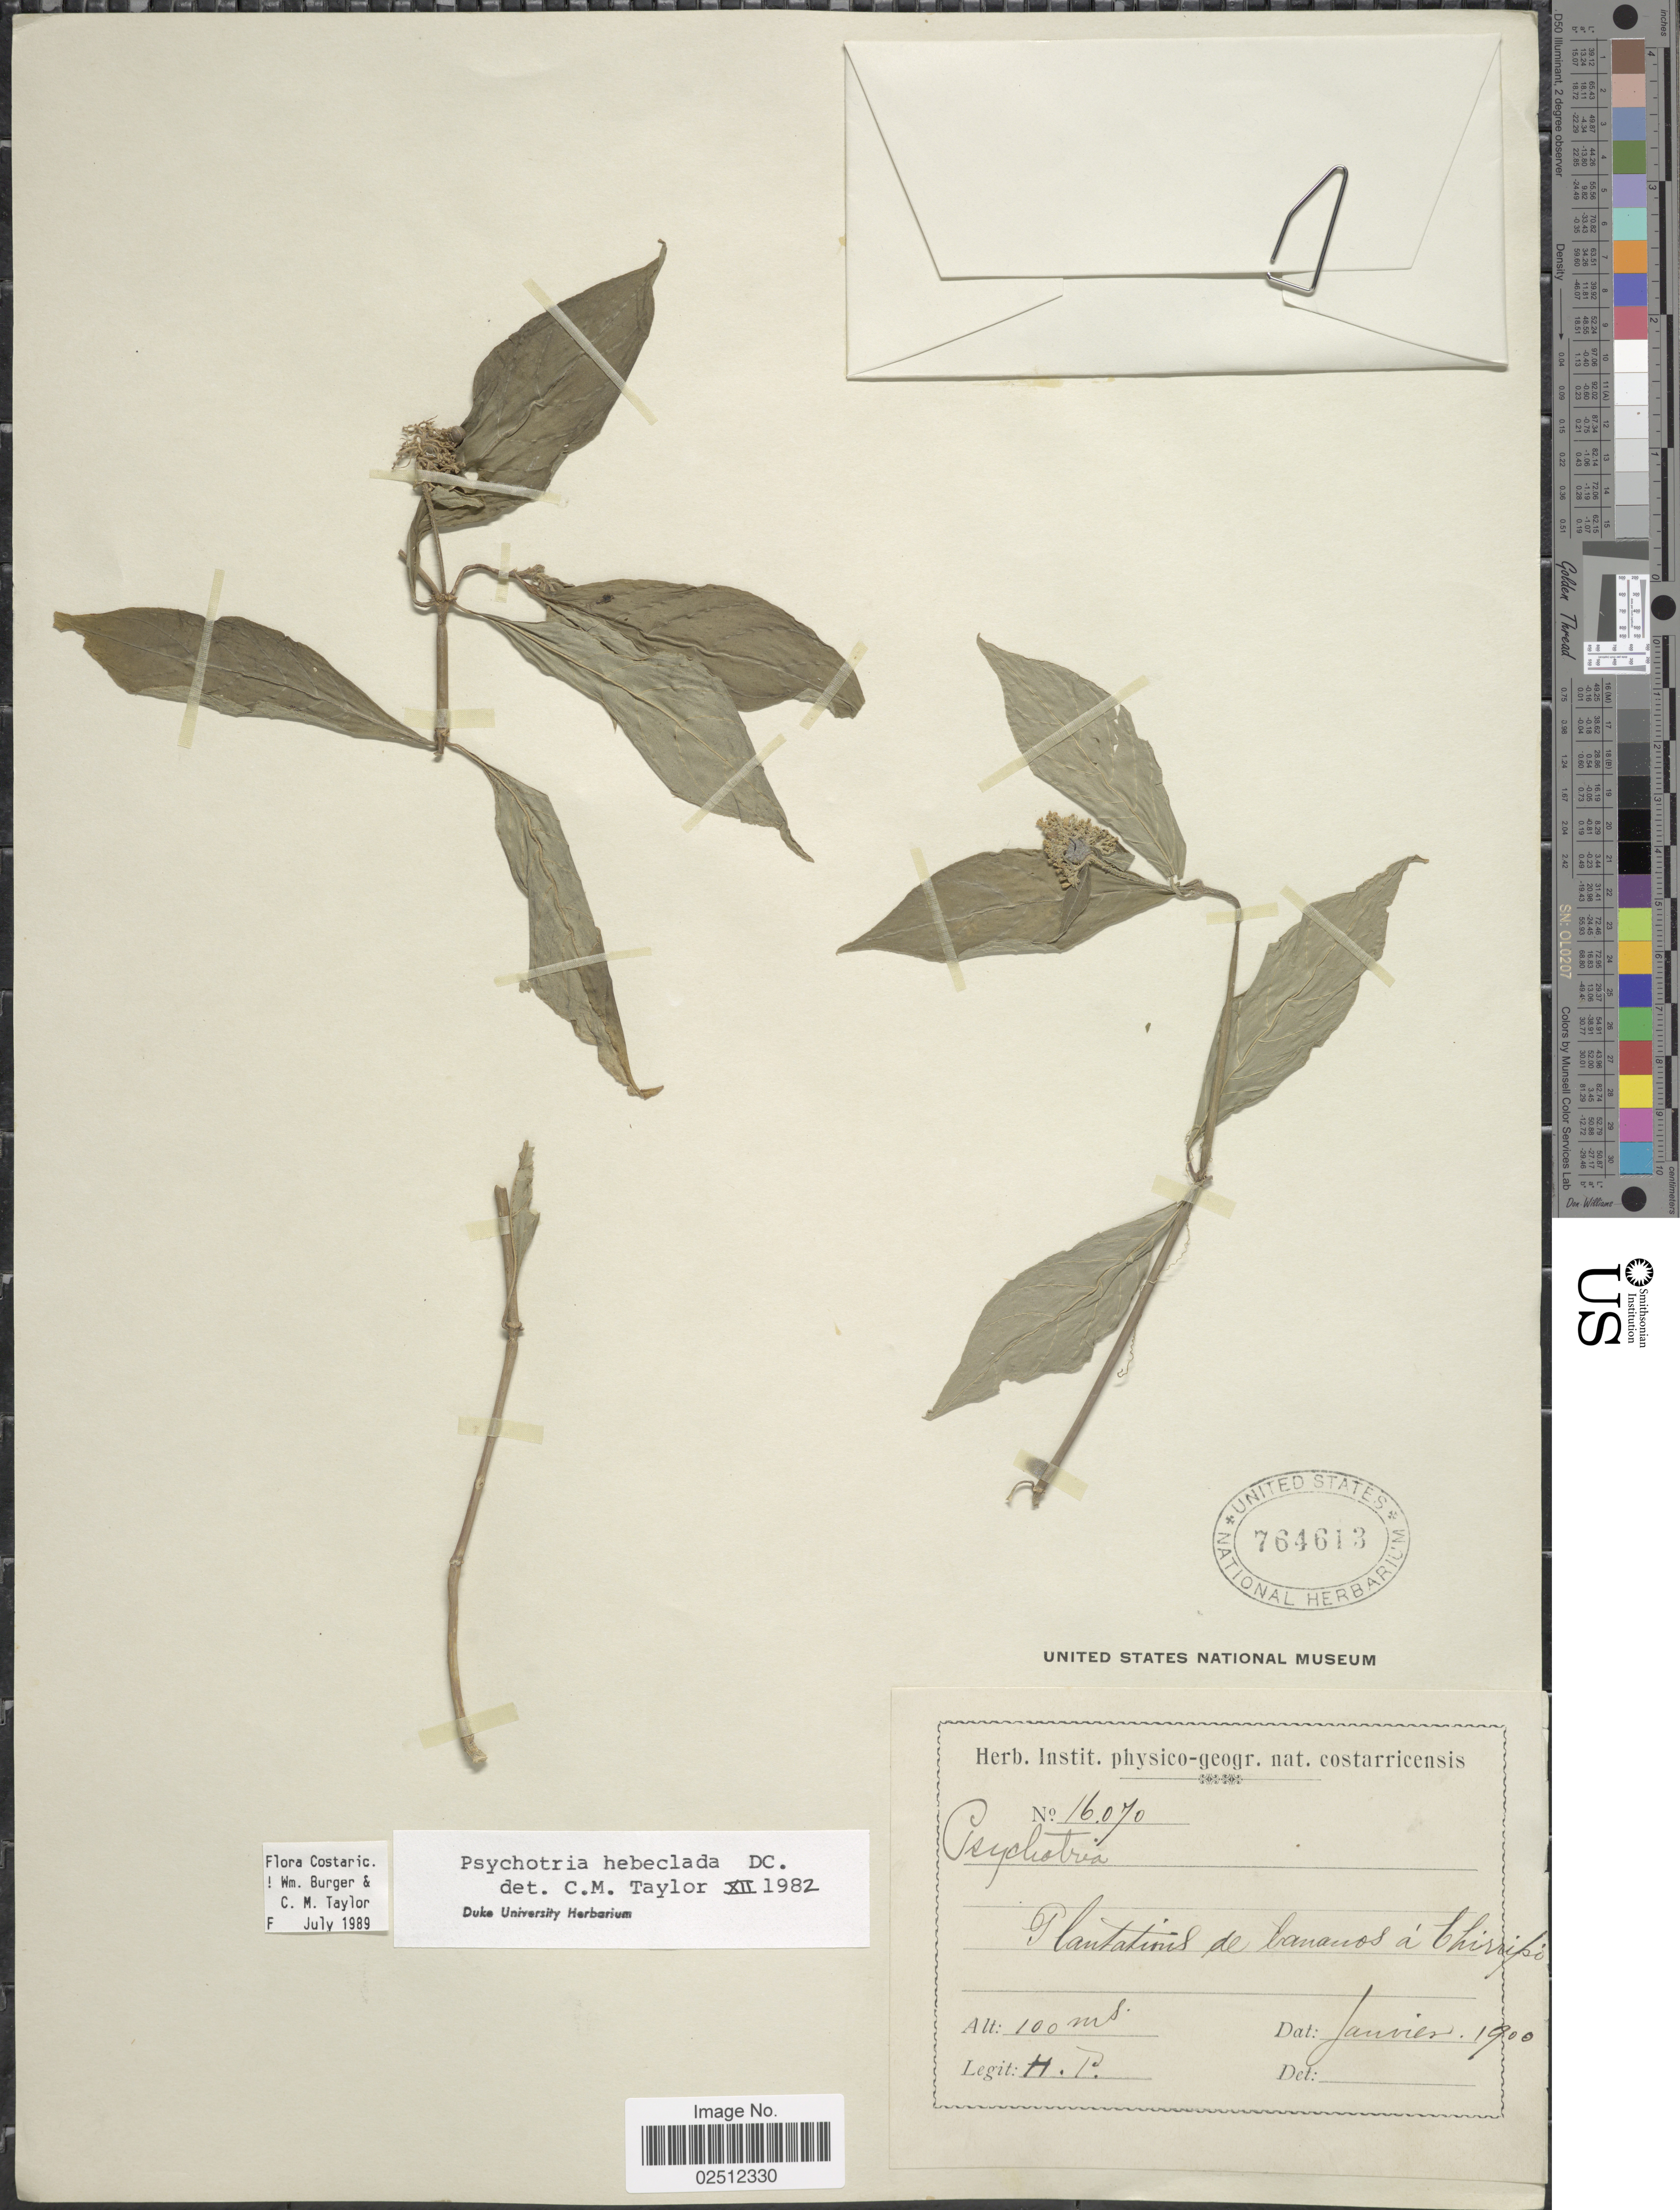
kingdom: Plantae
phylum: Tracheophyta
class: Magnoliopsida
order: Gentianales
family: Rubiaceae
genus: Psychotria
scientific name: Psychotria hebeclada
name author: DC.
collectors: H. P.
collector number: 16070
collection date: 1900-01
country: Costa Rica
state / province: Limón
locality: Plantation de bananos á Chirripó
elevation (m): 100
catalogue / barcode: US 764613